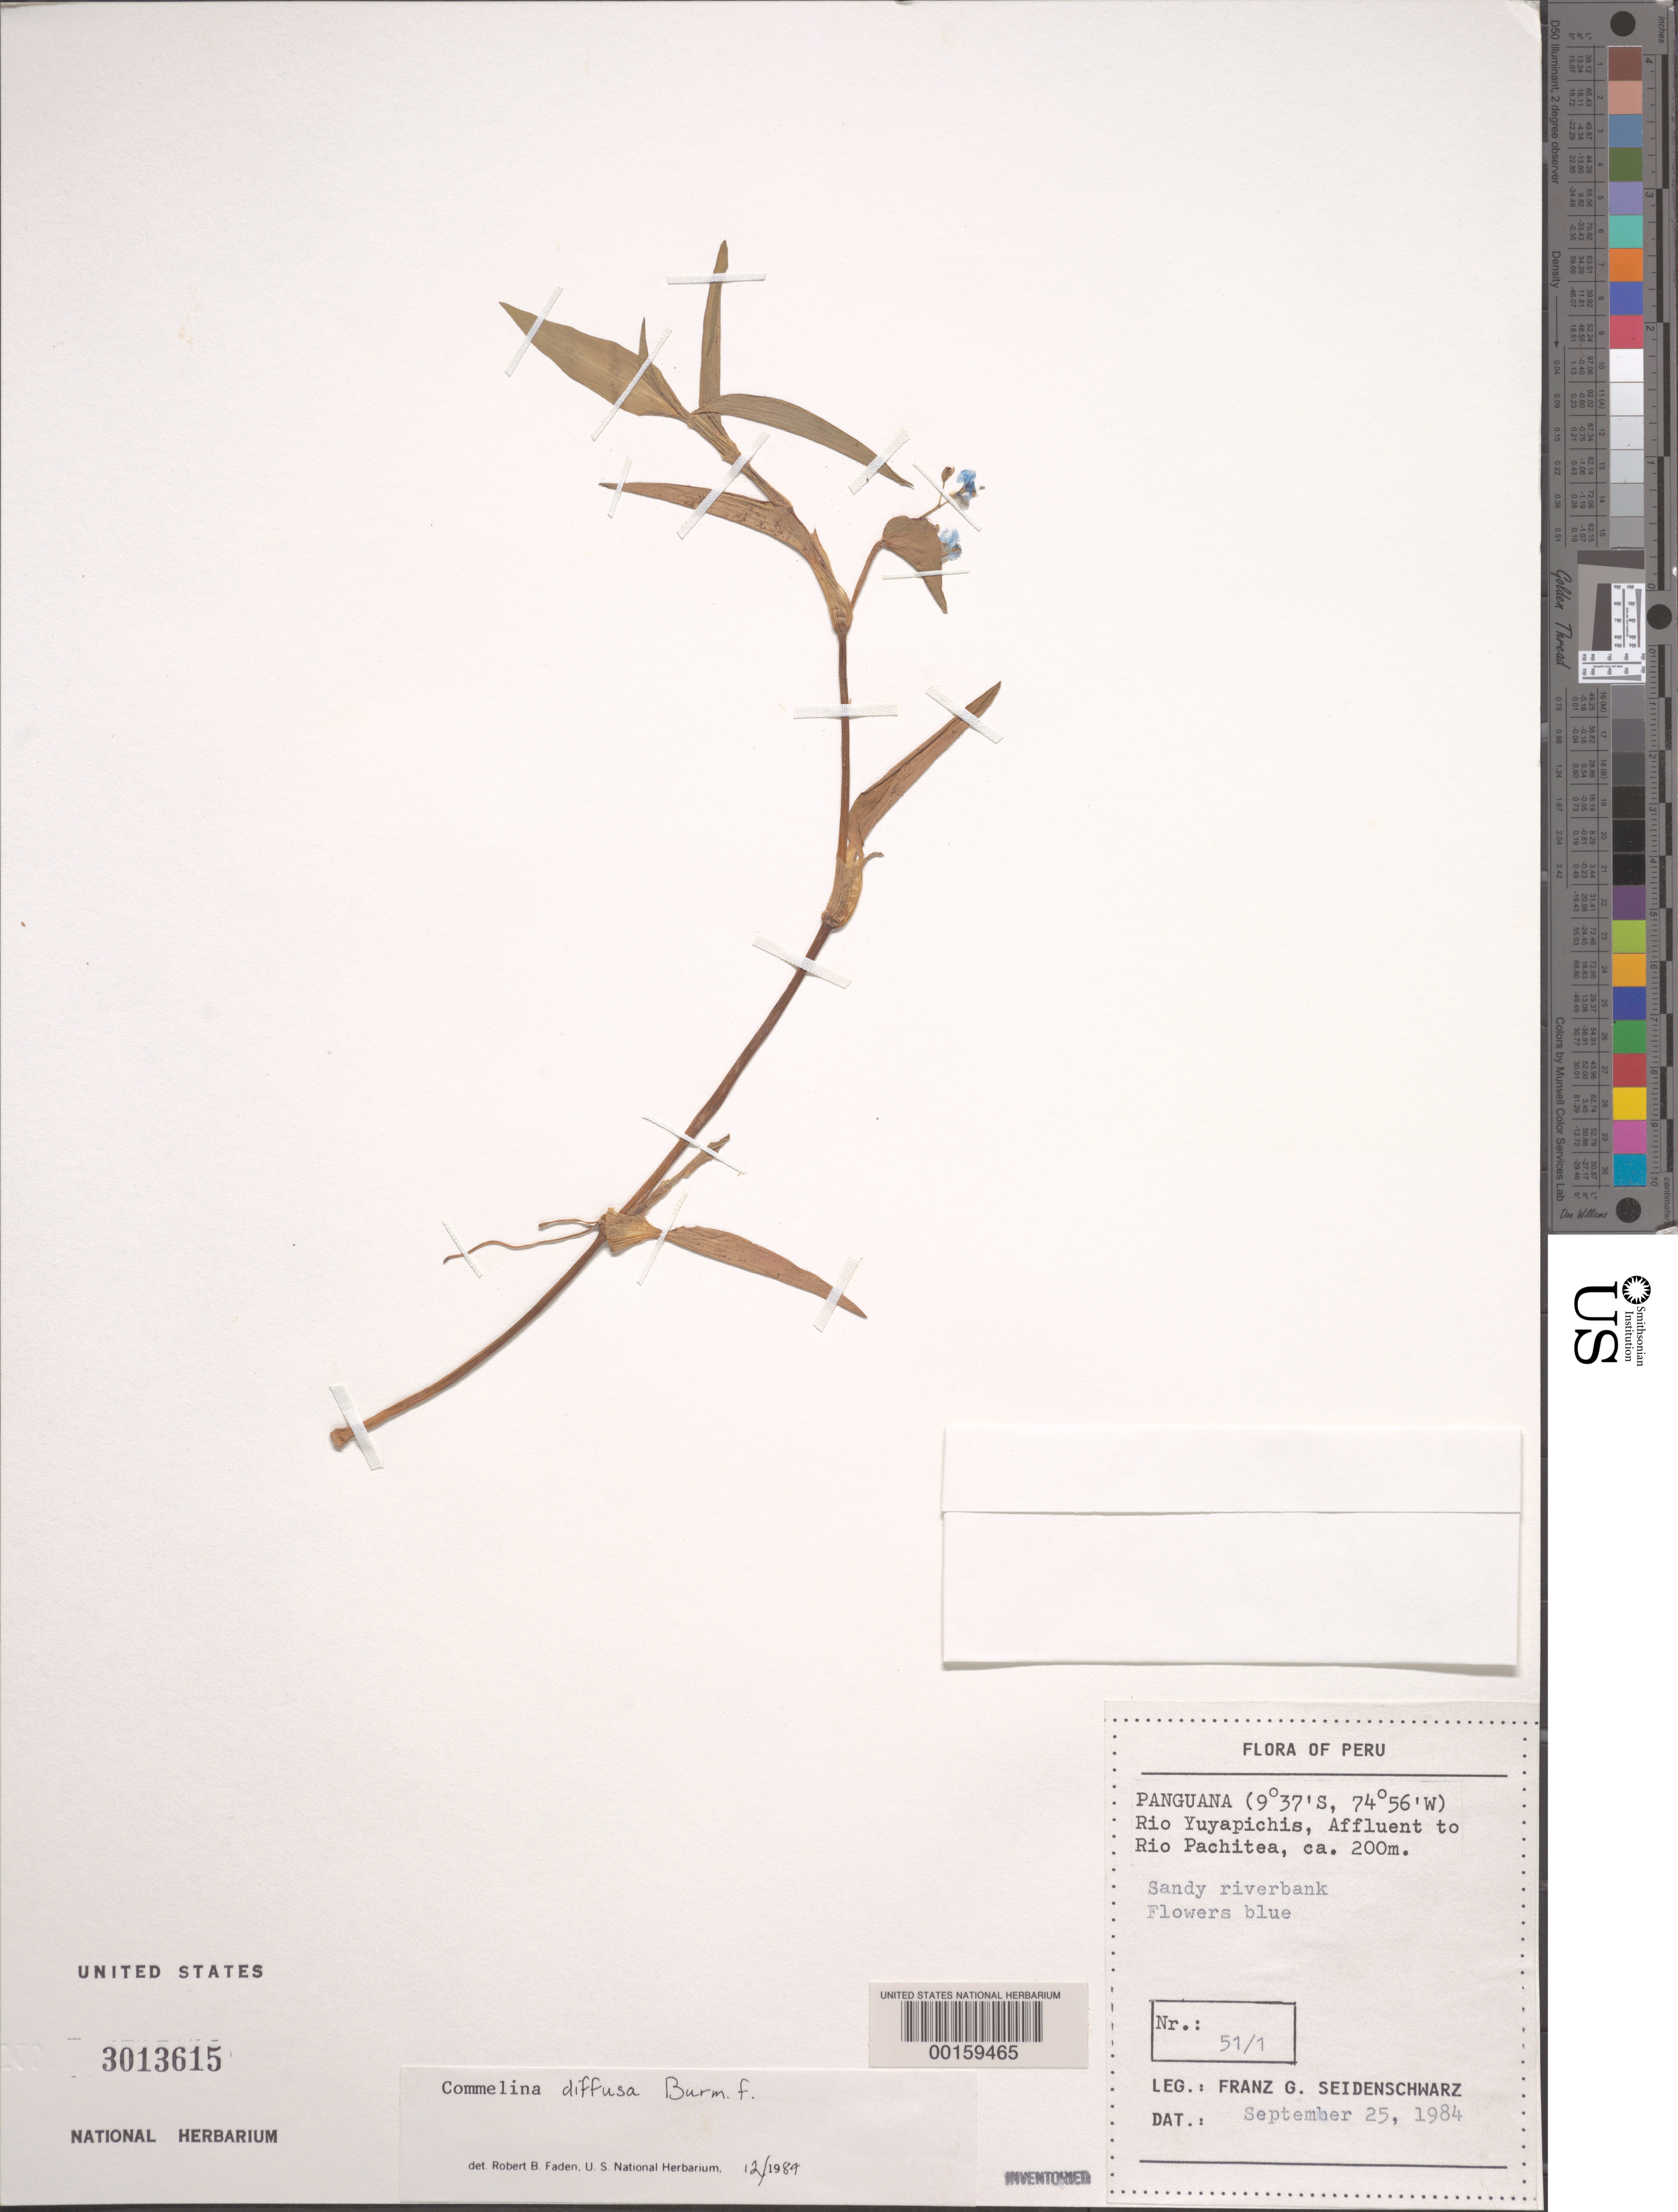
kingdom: Plantae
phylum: Tracheophyta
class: Liliopsida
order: Commelinales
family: Commelinaceae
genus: Commelina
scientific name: Commelina diffusa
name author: Burm. f.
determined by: Faden, Robert B., (US), Smithsonian Institution - National Museum of Natural History (UNITED STATES)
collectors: F. Seidenschwarz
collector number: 51/1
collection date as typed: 25 Sep 1984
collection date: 1984-09-25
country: Peru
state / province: Huánuco / Junín / Loreto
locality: Panguana (District?), Río Yuyapichis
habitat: Sandy riverbank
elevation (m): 200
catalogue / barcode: US 3013615